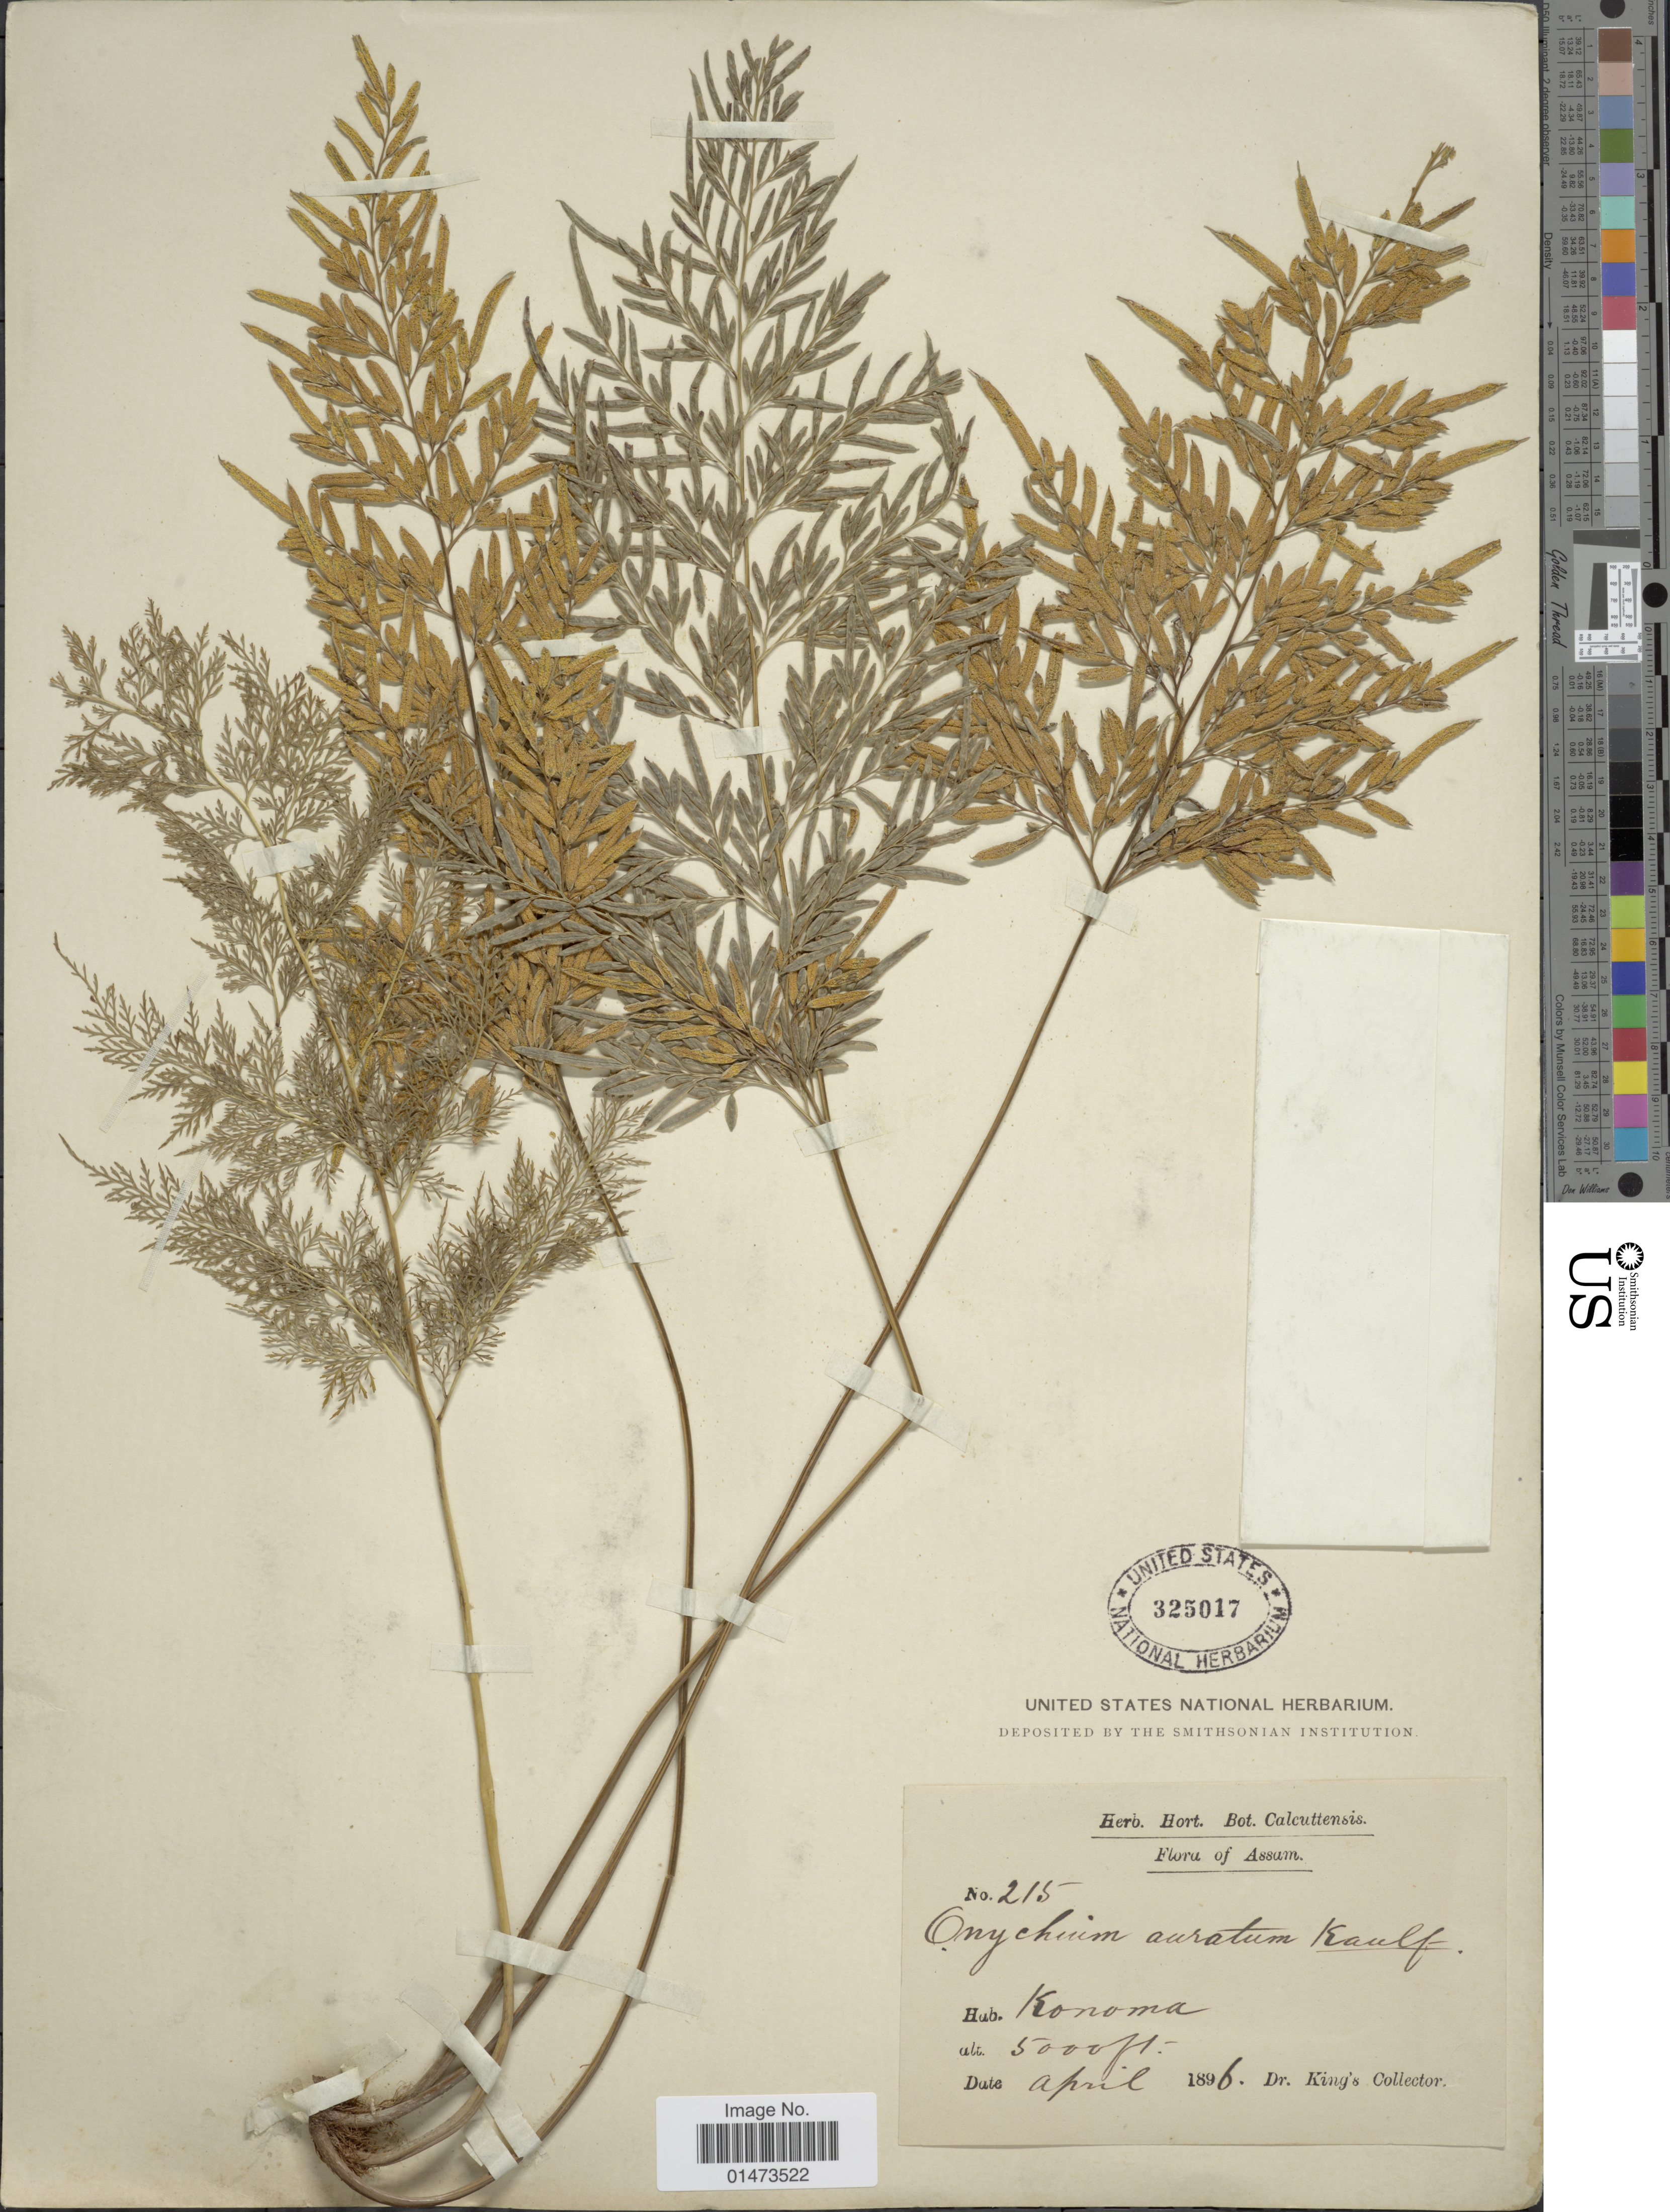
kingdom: Plantae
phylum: Tracheophyta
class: Polypodiopsida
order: Polypodiales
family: Pteridaceae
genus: Onychium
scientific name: Onychium siliculosum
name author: (Desv.) C. Chr.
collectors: Dr. King's collector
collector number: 215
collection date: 1896-04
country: India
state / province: Assam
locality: Konoma.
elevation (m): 1524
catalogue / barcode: US 325017